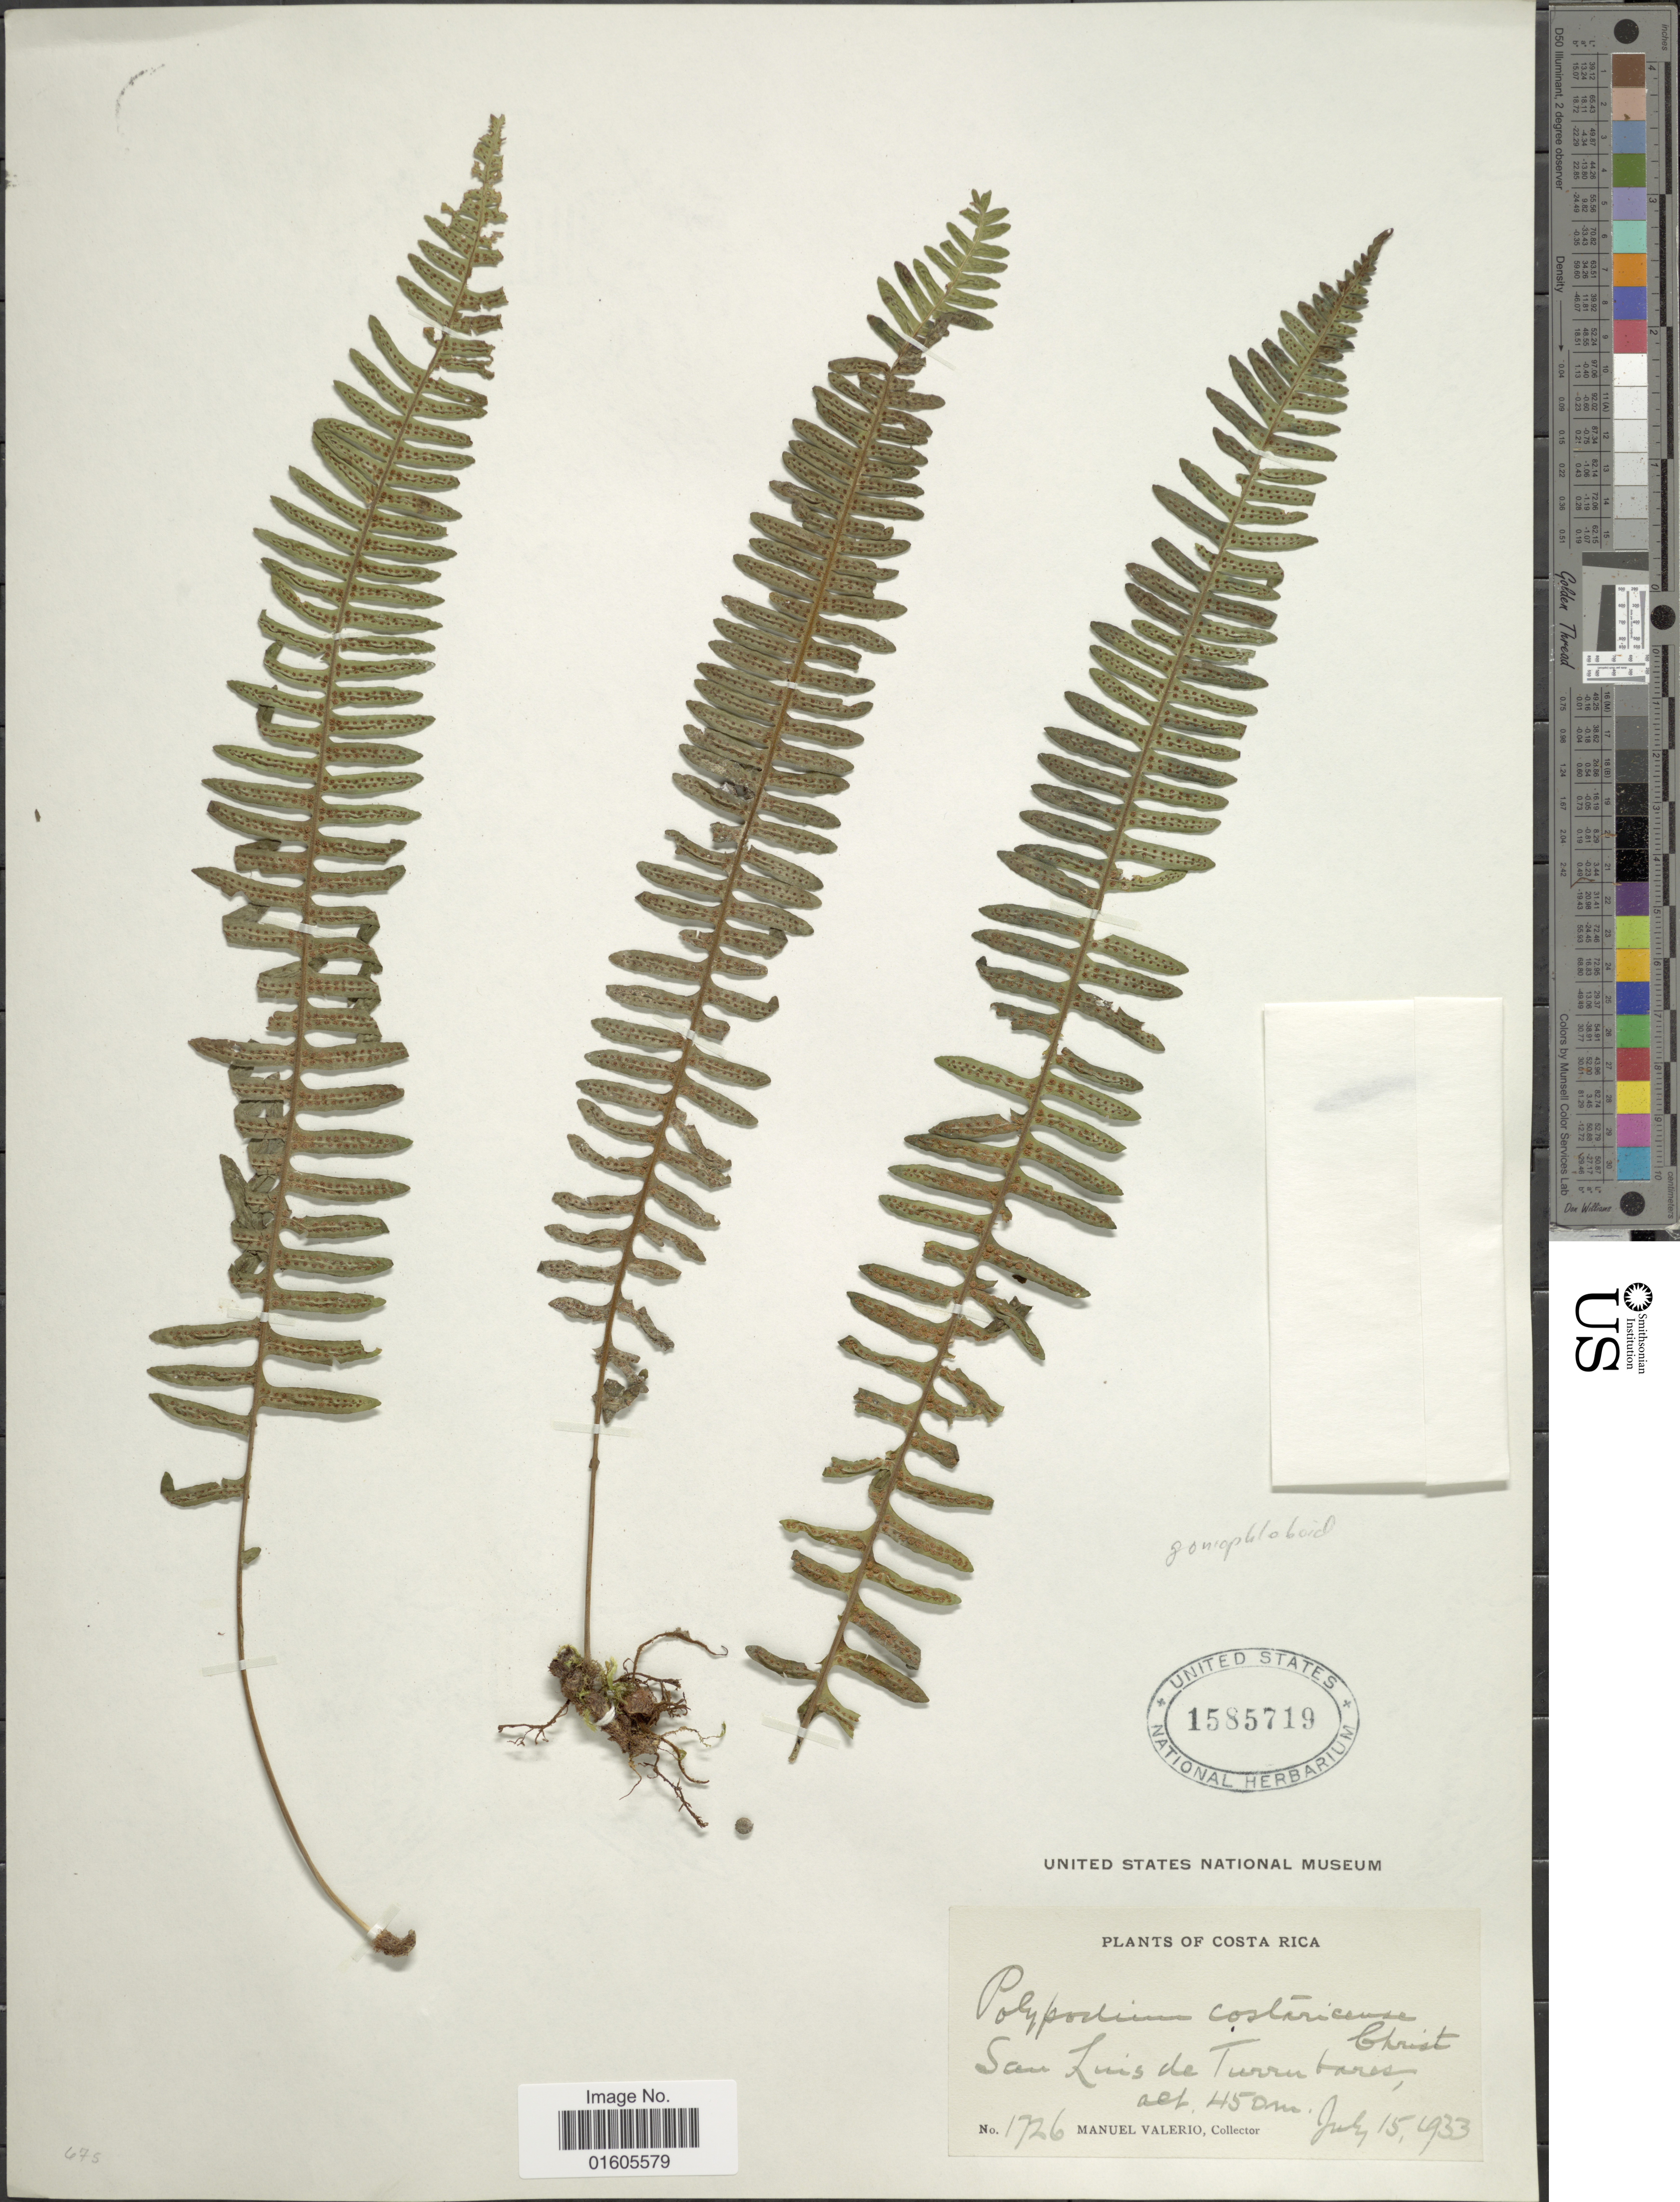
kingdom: Plantae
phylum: Tracheophyta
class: Polypodiopsida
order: Polypodiales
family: Polypodiaceae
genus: Serpocaulon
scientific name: Serpocaulon wagneri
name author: (Mett.) A.R. Sm.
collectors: M. Valerio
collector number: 1726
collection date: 1933-07-15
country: Costa Rica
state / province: San José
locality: San Luis de Turrubares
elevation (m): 450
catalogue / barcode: US 1585719